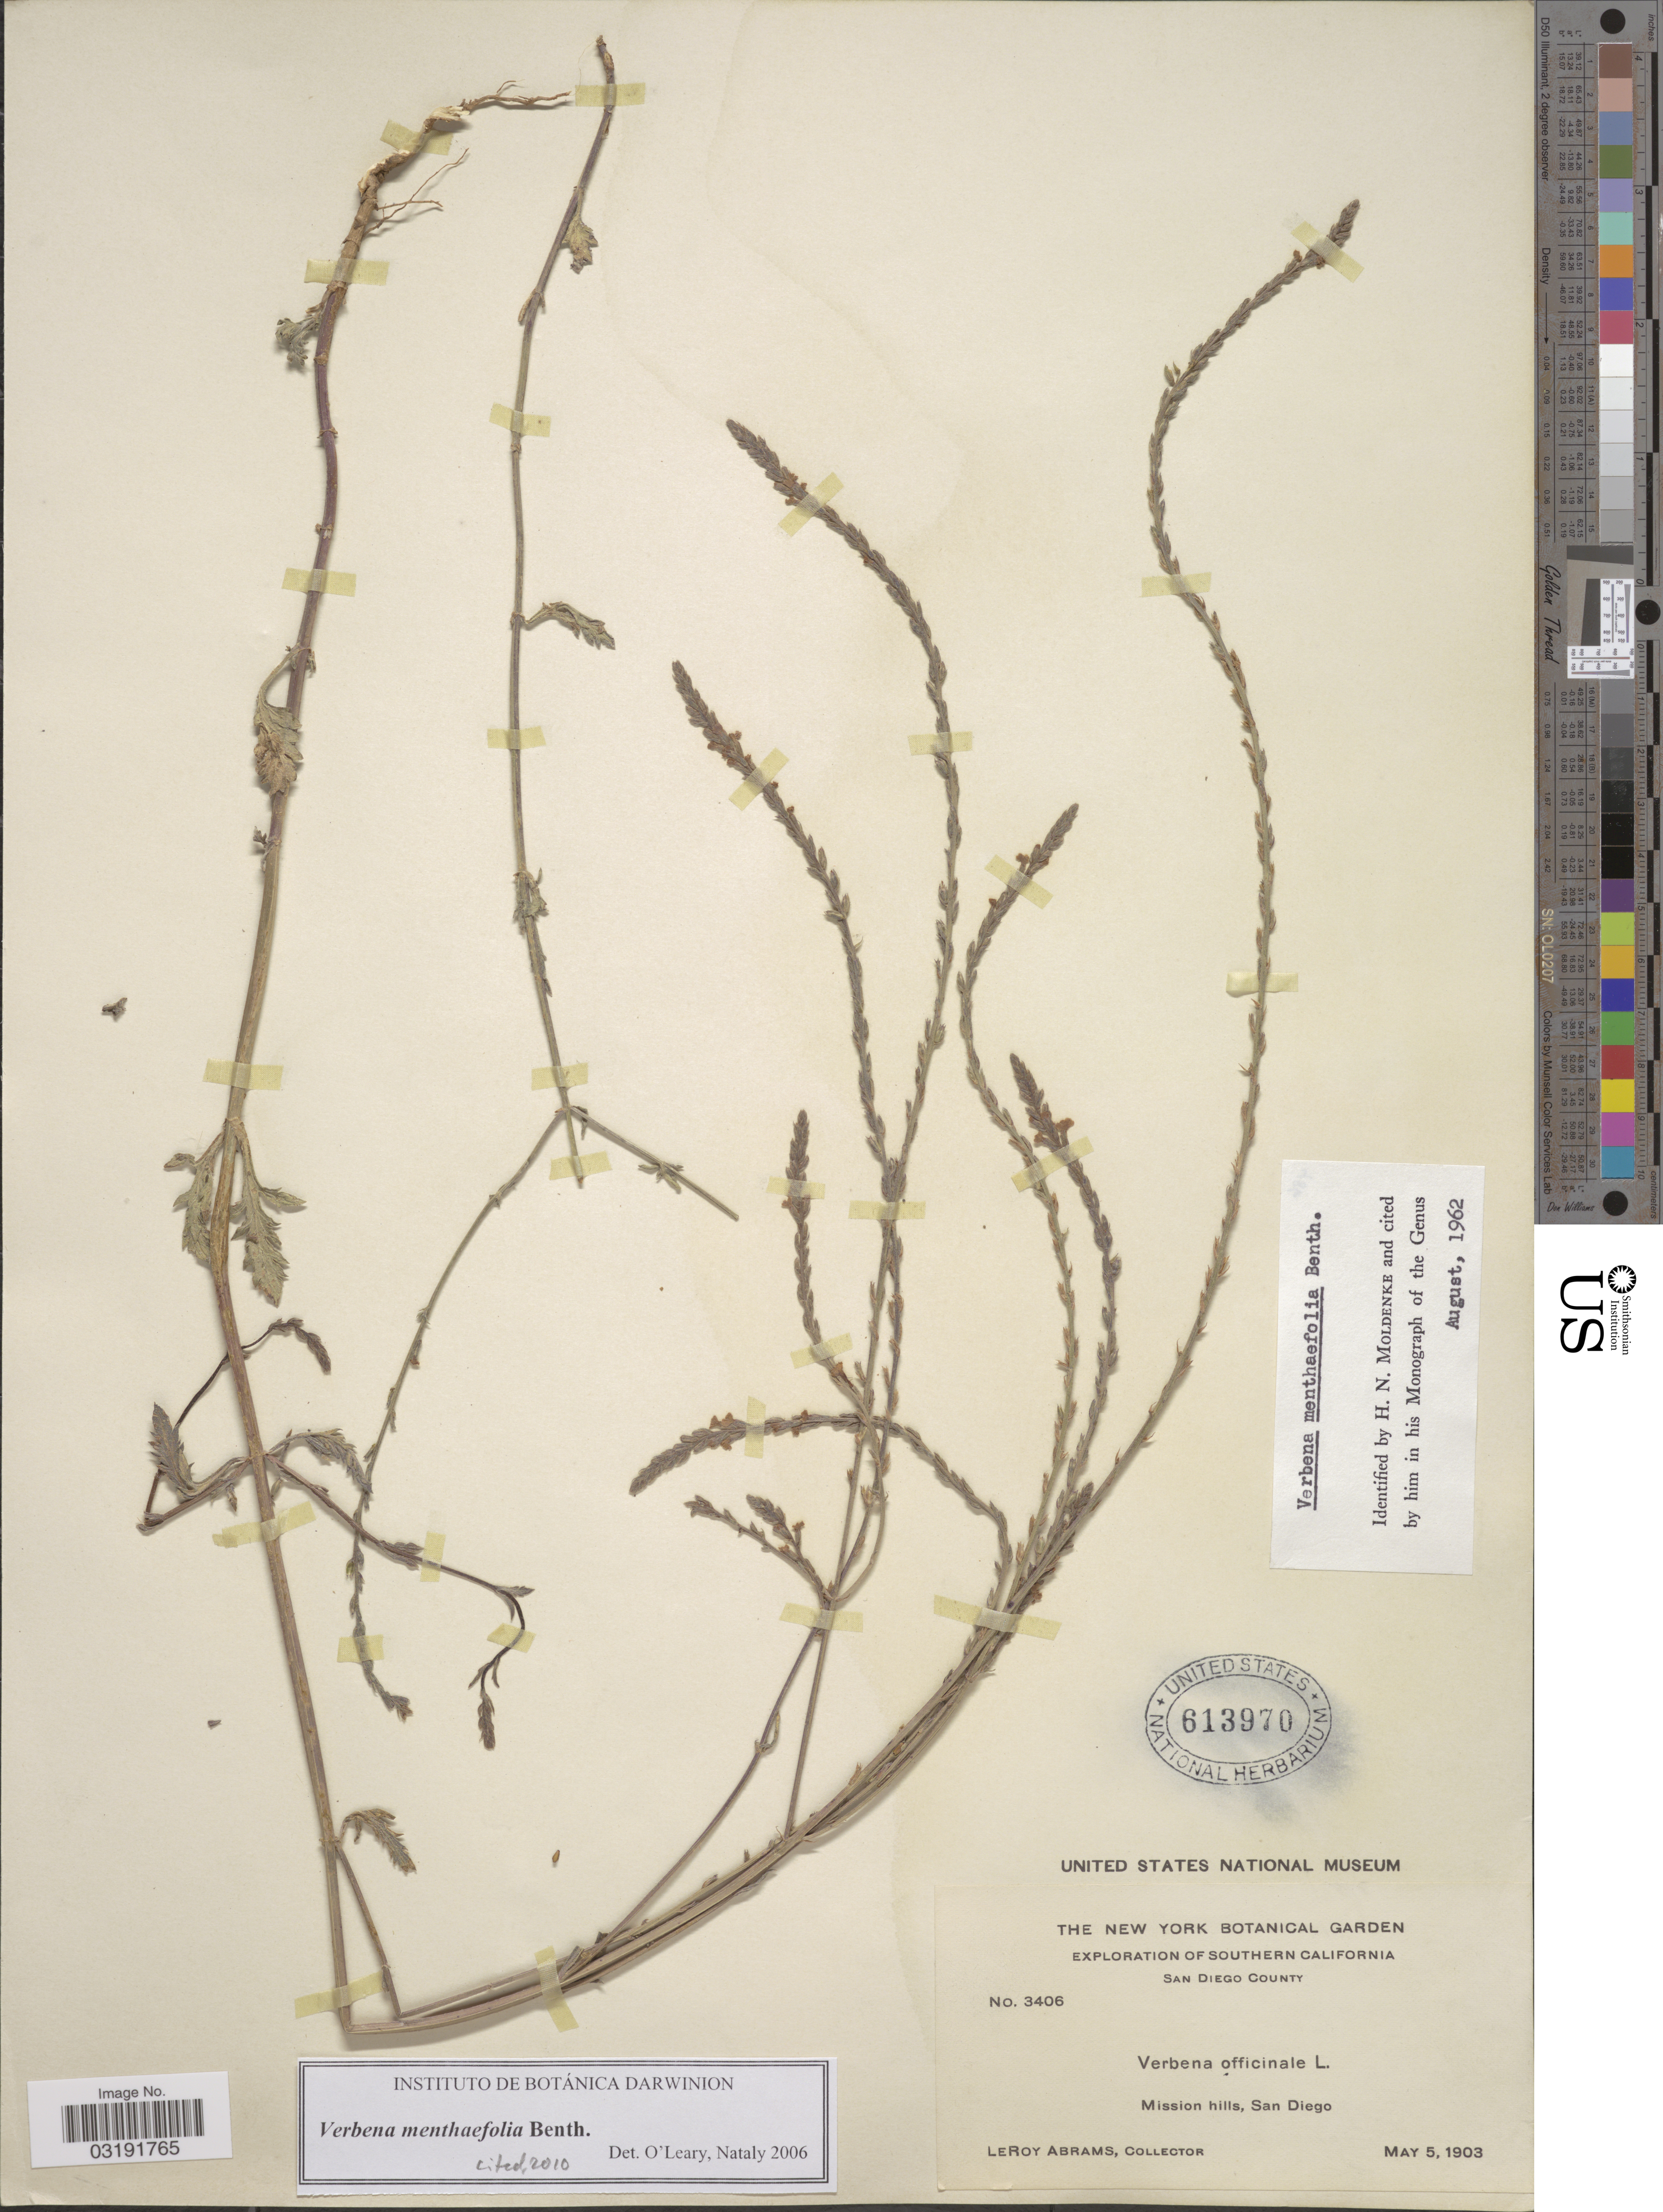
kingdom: Plantae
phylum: Tracheophyta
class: Magnoliopsida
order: Lamiales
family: Verbenaceae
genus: Verbena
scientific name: Verbena menthaefolia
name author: Benth.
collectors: L. Abrams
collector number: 3406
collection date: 1903-05-05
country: United States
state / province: California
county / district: San Diego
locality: Southern California. San Diego County. Mission hills, San Diego.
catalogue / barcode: US 613970